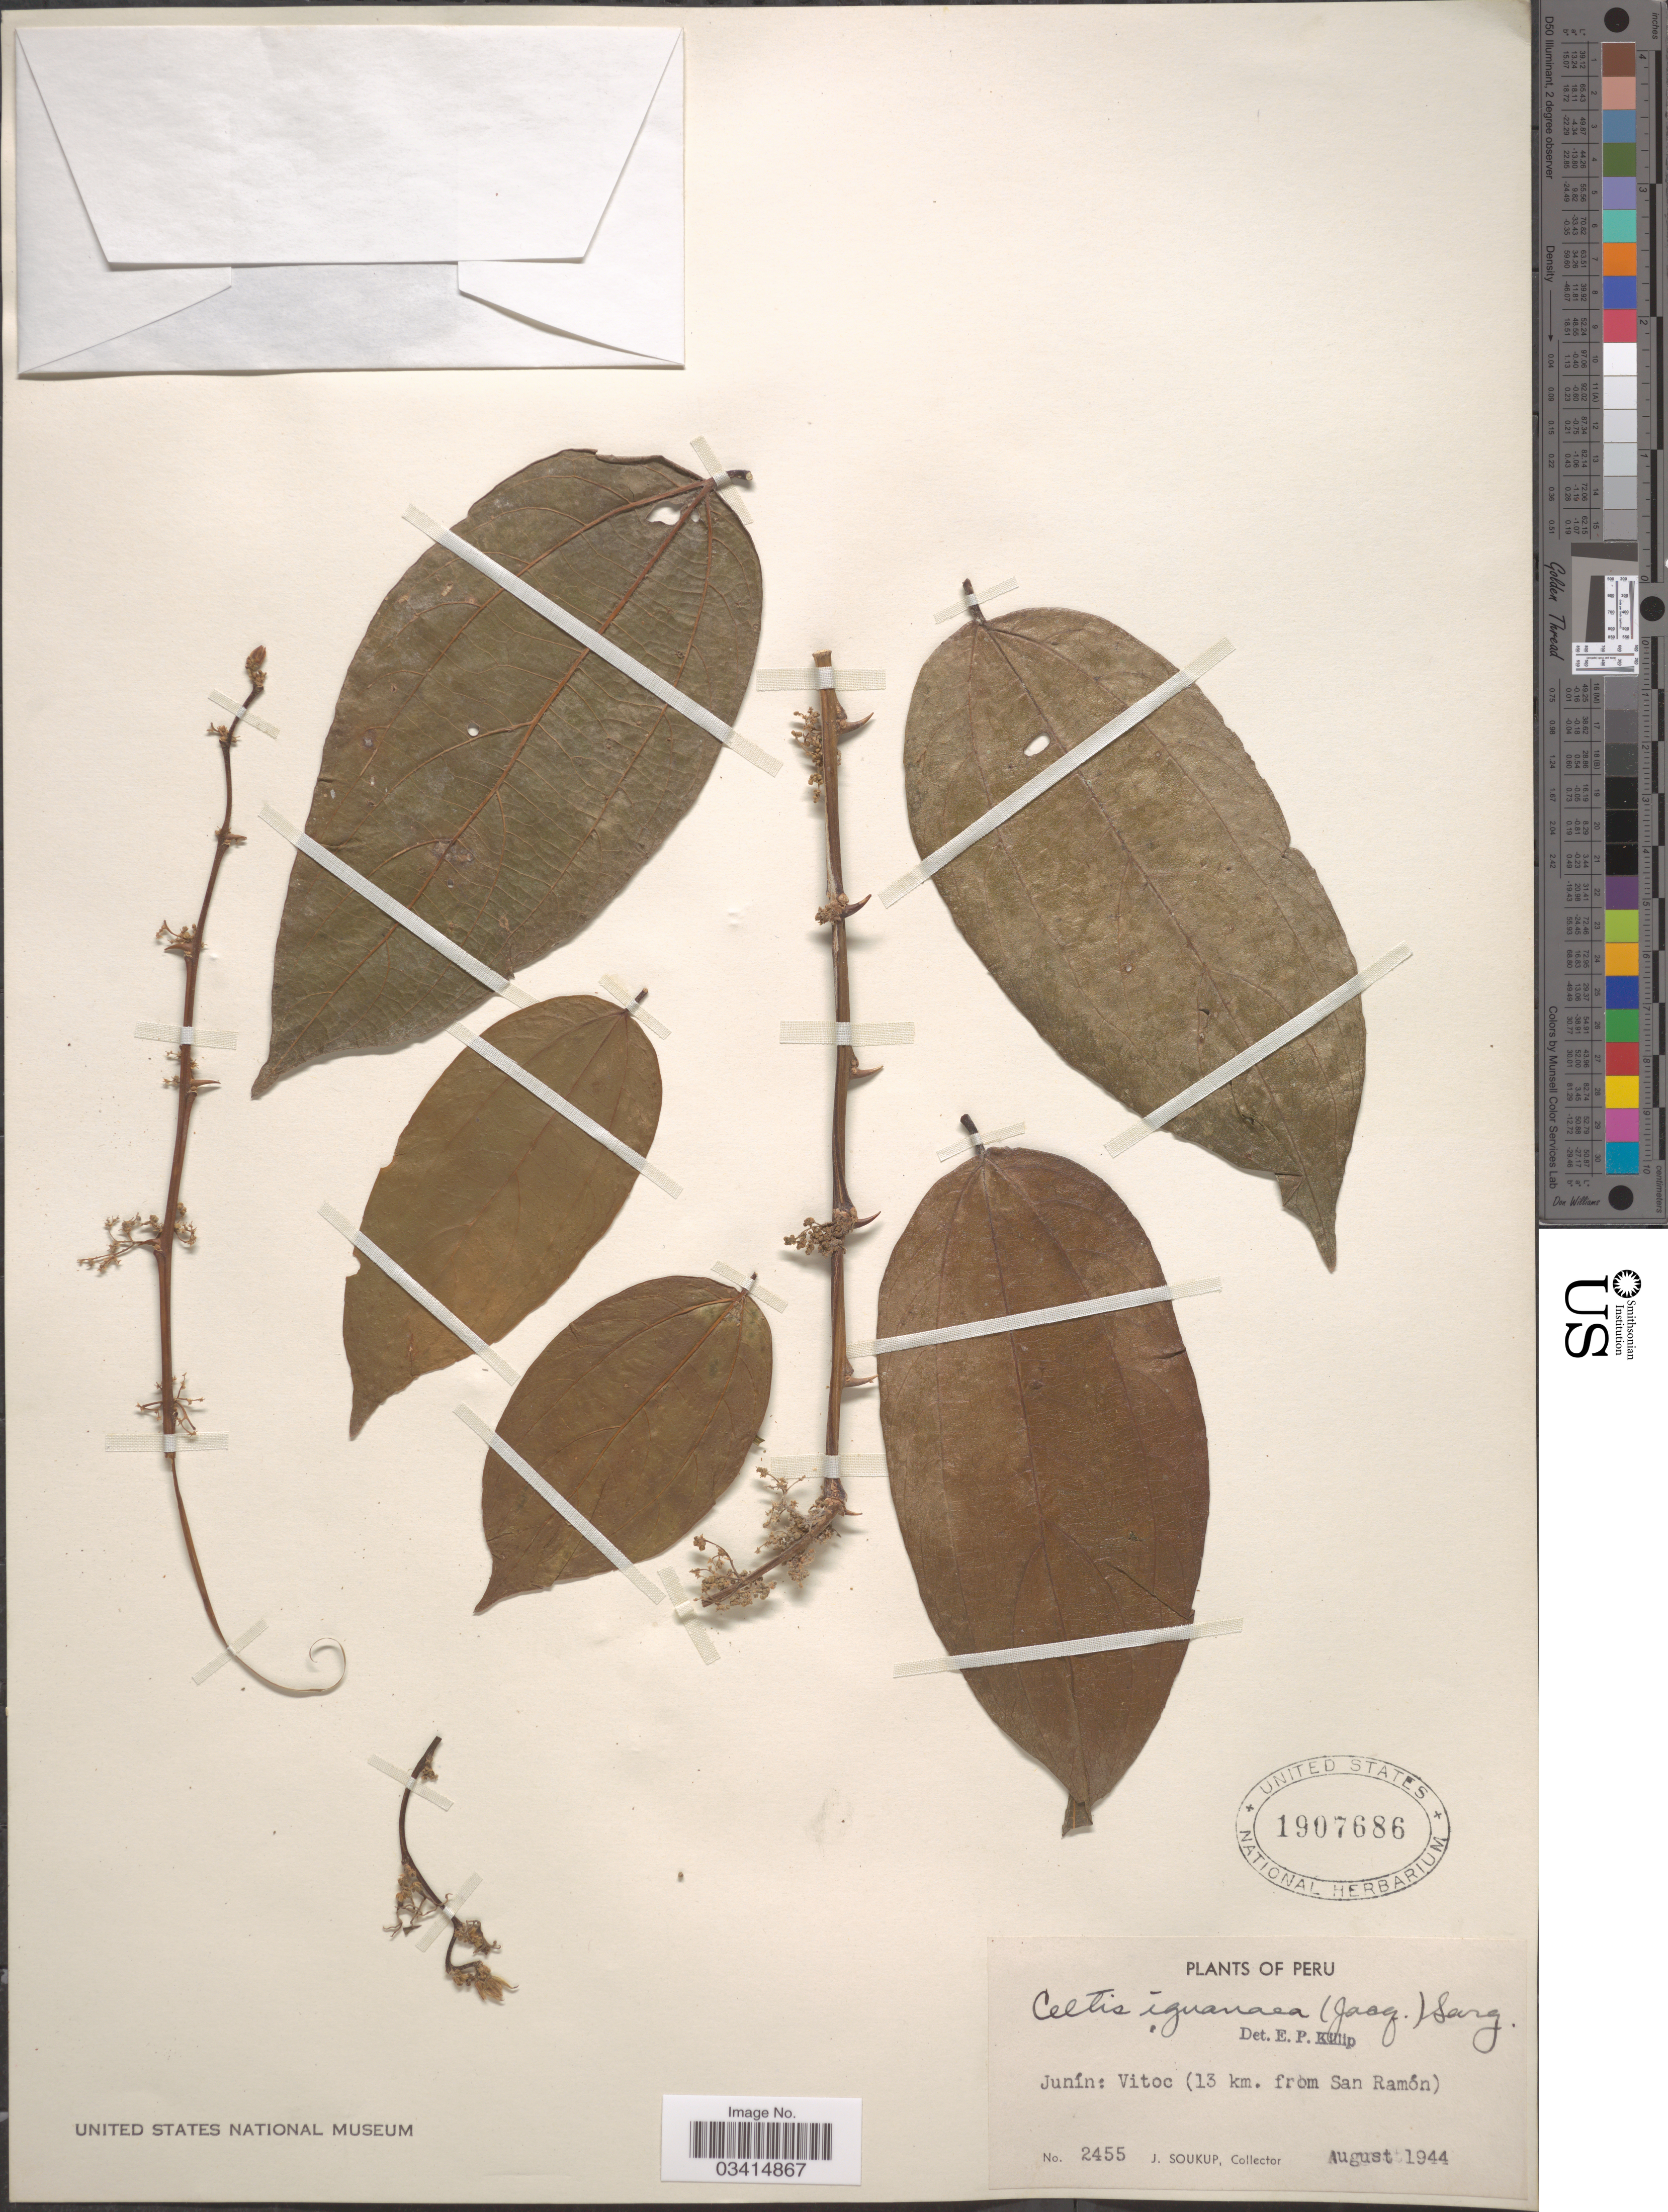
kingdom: Plantae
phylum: Tracheophyta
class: Magnoliopsida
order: Rosales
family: Cannabaceae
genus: Celtis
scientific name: Celtis iguanaea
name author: (Jacq.) Sarg.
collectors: J. Soukup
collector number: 2455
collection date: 1944-08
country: Peru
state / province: Junín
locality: Vitoc (13 km. from San Ramón).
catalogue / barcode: US 1907686